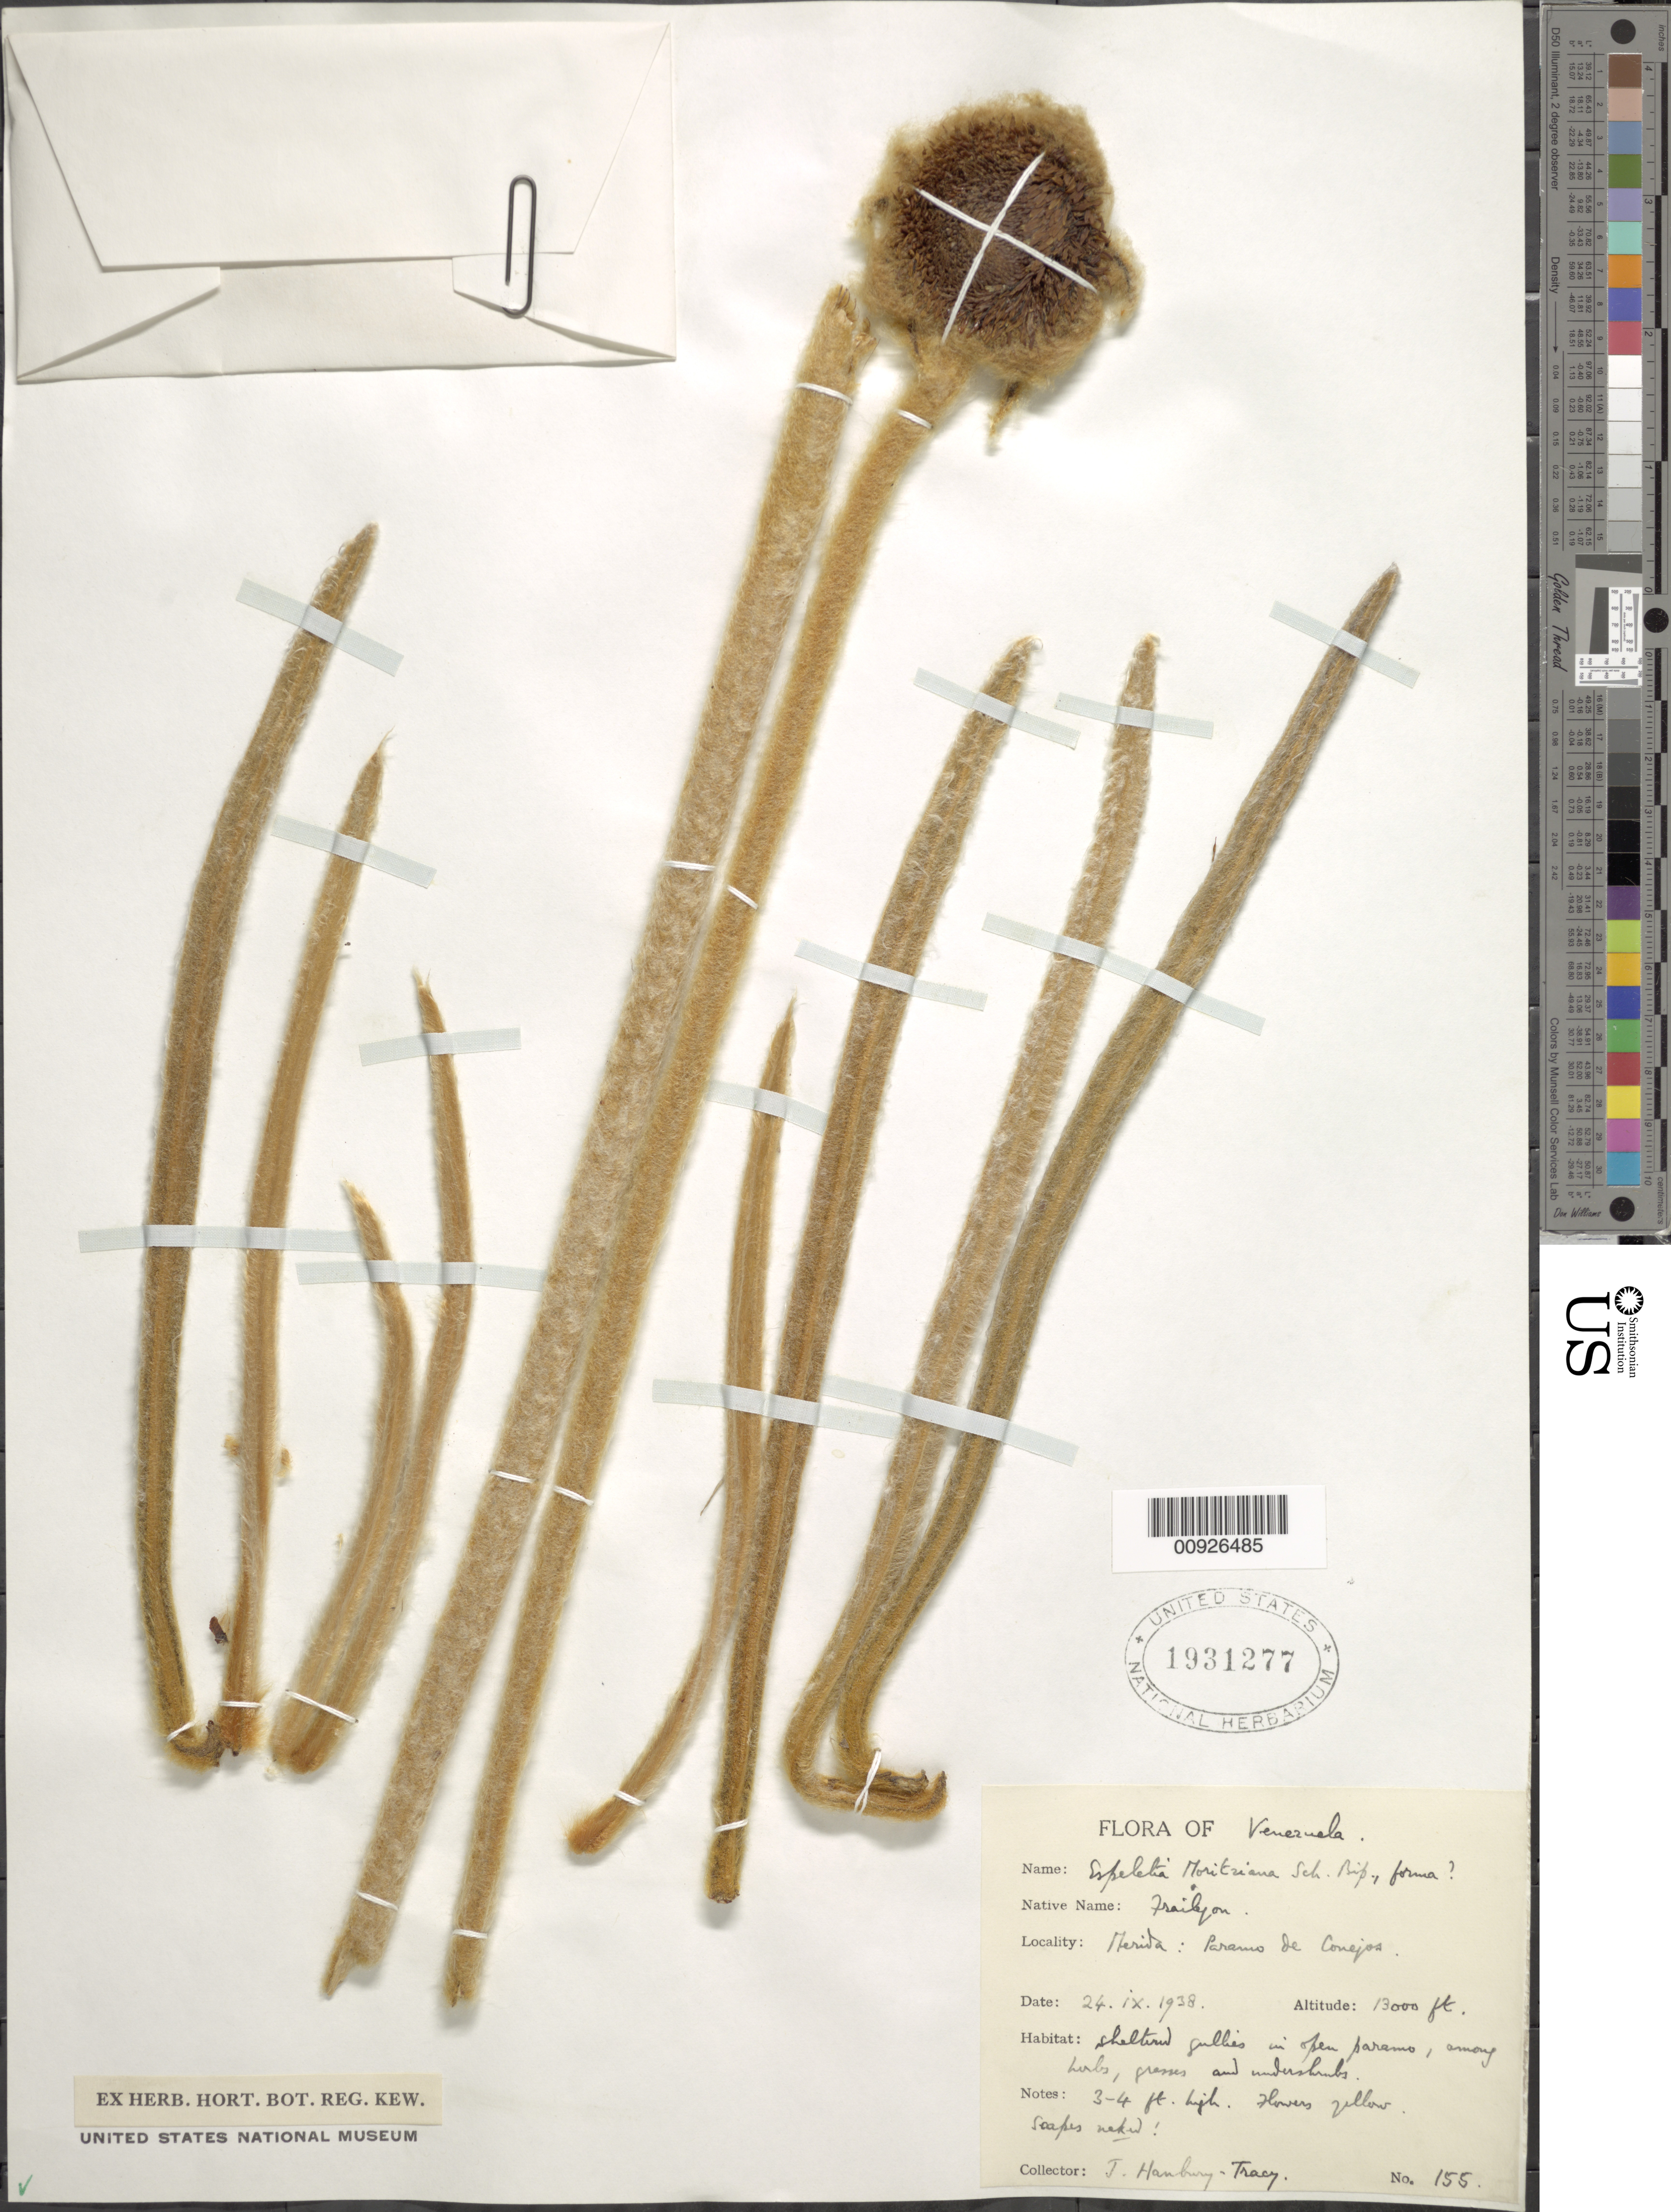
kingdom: Plantae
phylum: Tracheophyta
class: Magnoliopsida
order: Asterales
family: Asteraceae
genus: Coespeletia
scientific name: Coespeletia moritziana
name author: (Sch. Bip. ex Wedd.) Cuatrec.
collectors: J. Hanbury-Tracy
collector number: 155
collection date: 1938-09-24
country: Venezuela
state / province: Mérida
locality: Páramo de los Conejos.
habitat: Sheltern gullies in open páramo, among herbs, grasses and undershrubs.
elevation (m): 4350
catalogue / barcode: US 1931277